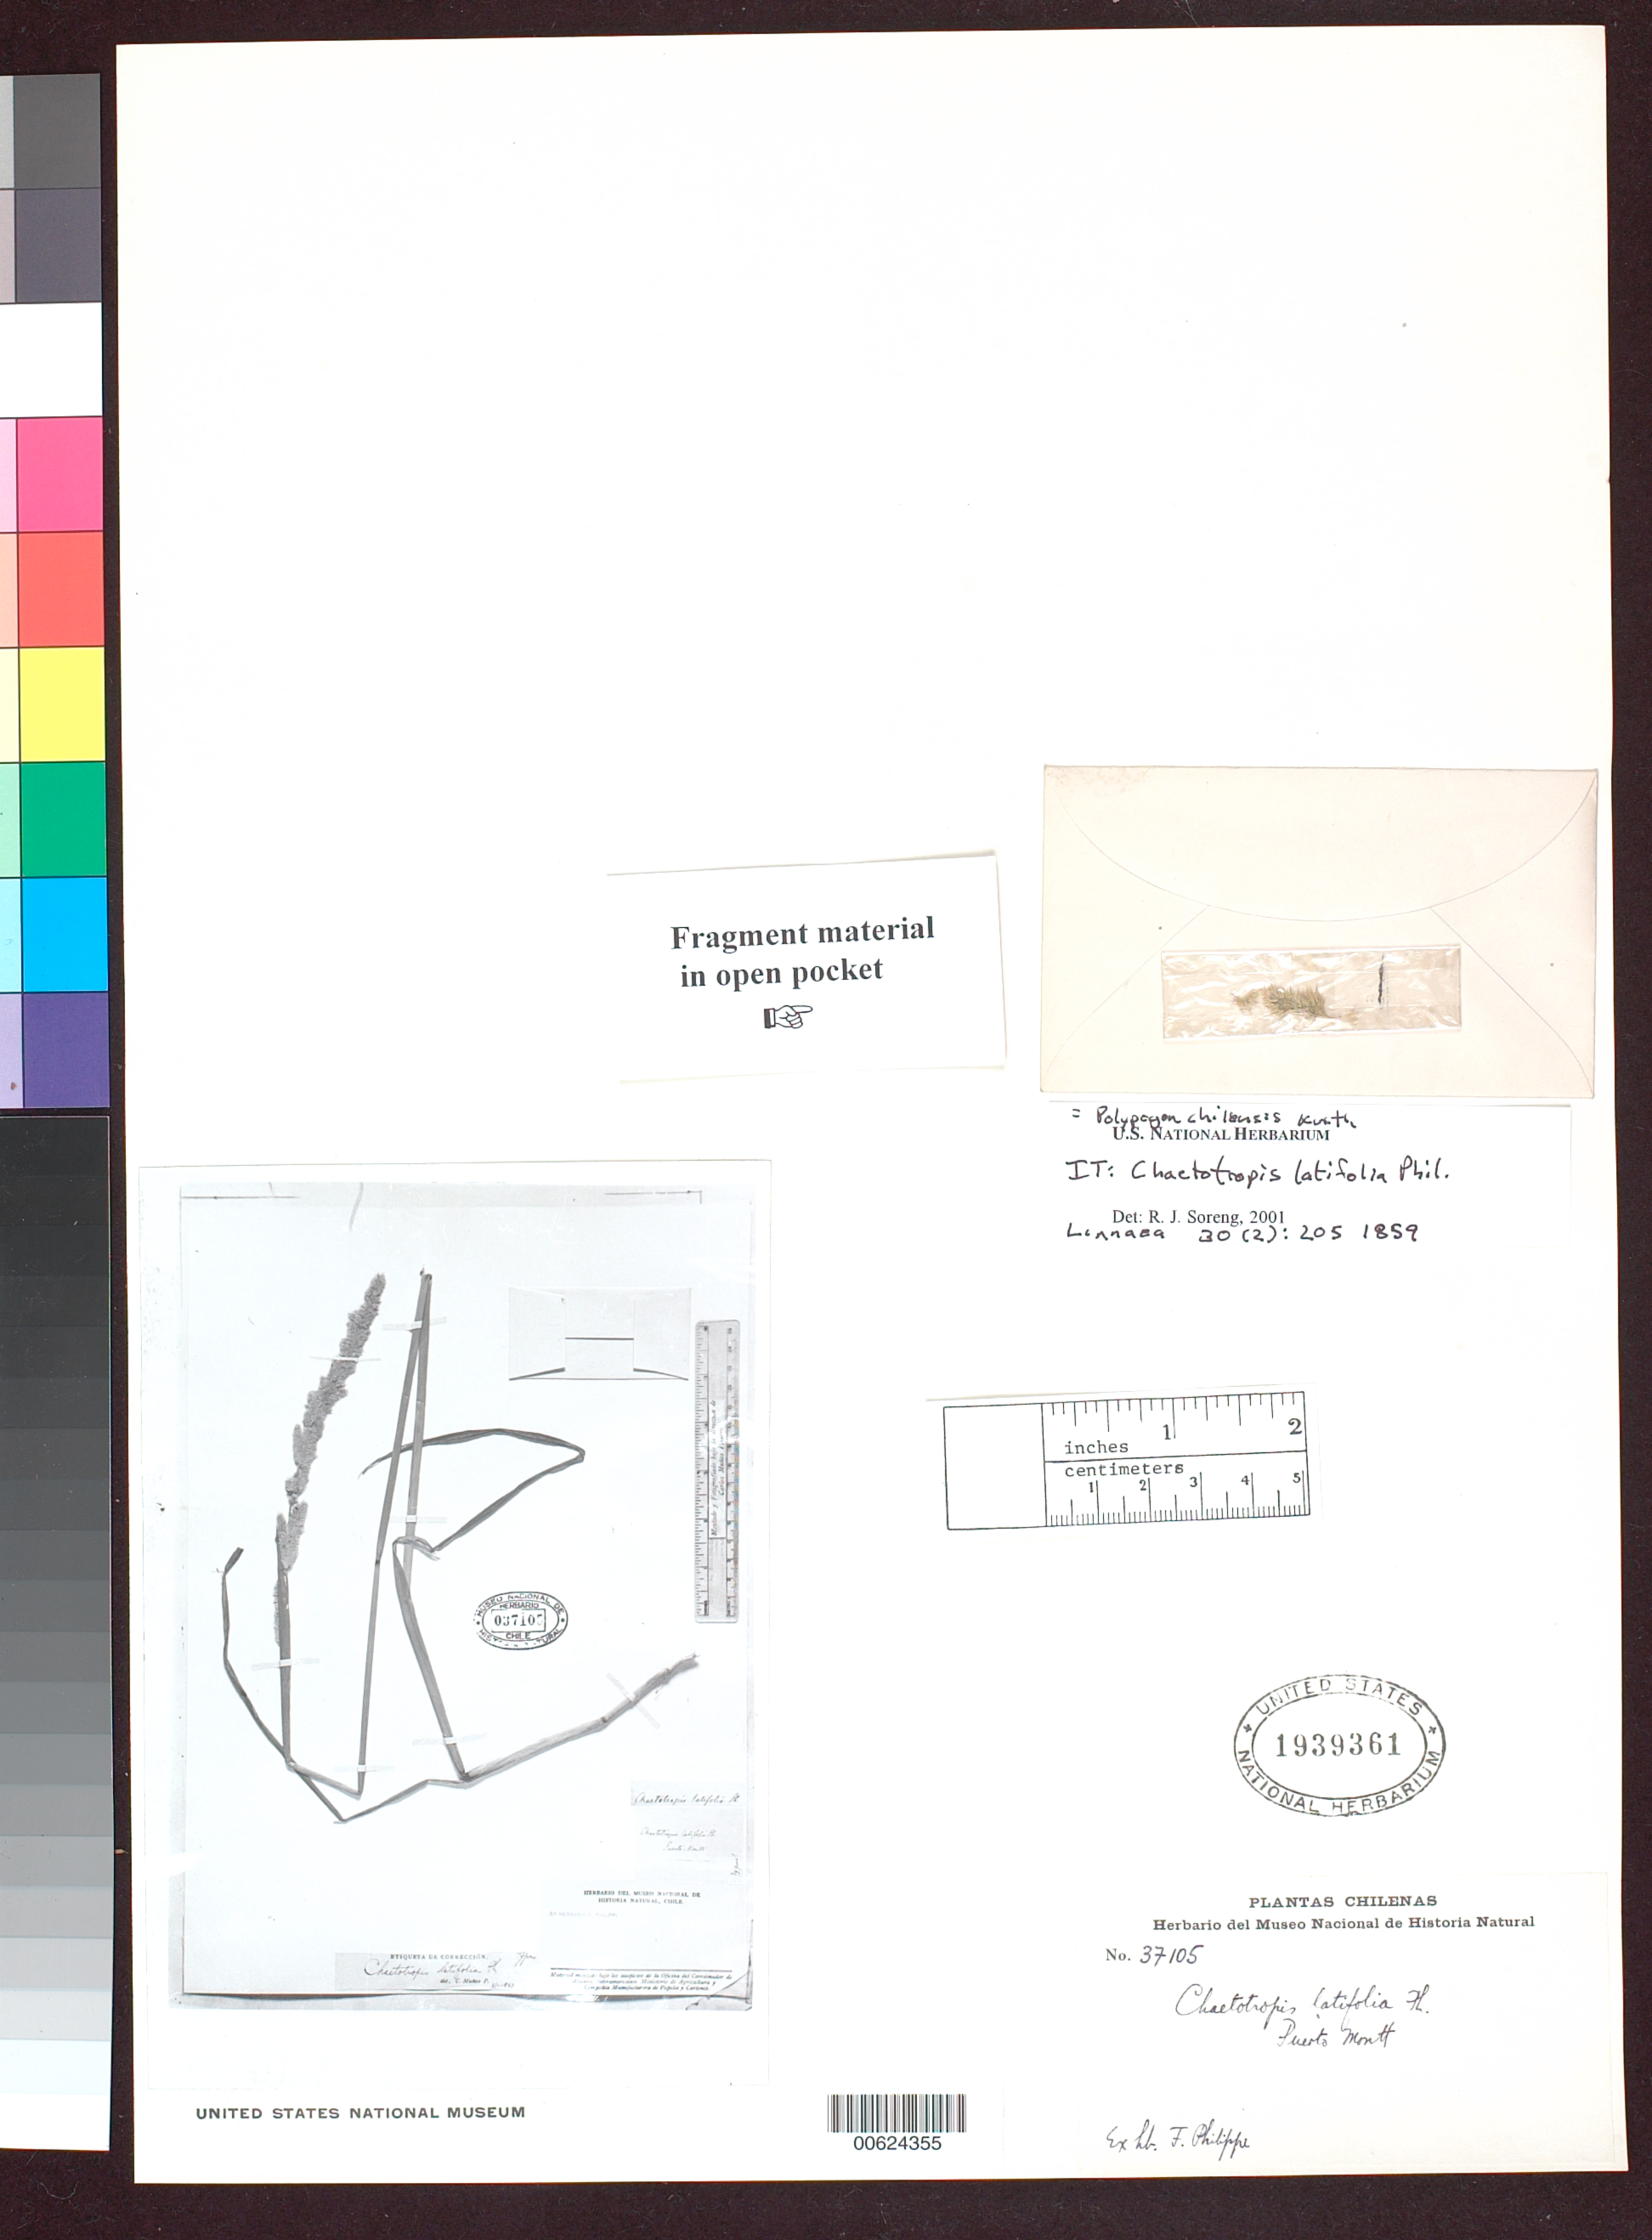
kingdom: Plantae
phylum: Tracheophyta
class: Liliopsida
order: Poales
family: Poaceae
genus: Chaetotropis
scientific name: Chaetotropis latifolia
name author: Phil.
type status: Type Collection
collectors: ex herb. F. Philippi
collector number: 37105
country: Chile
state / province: Los Lagos (X)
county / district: Llanquihue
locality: Puerto Montt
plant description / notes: Fragmentary material of type specimen ex herb. Philippi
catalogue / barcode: US 1939361